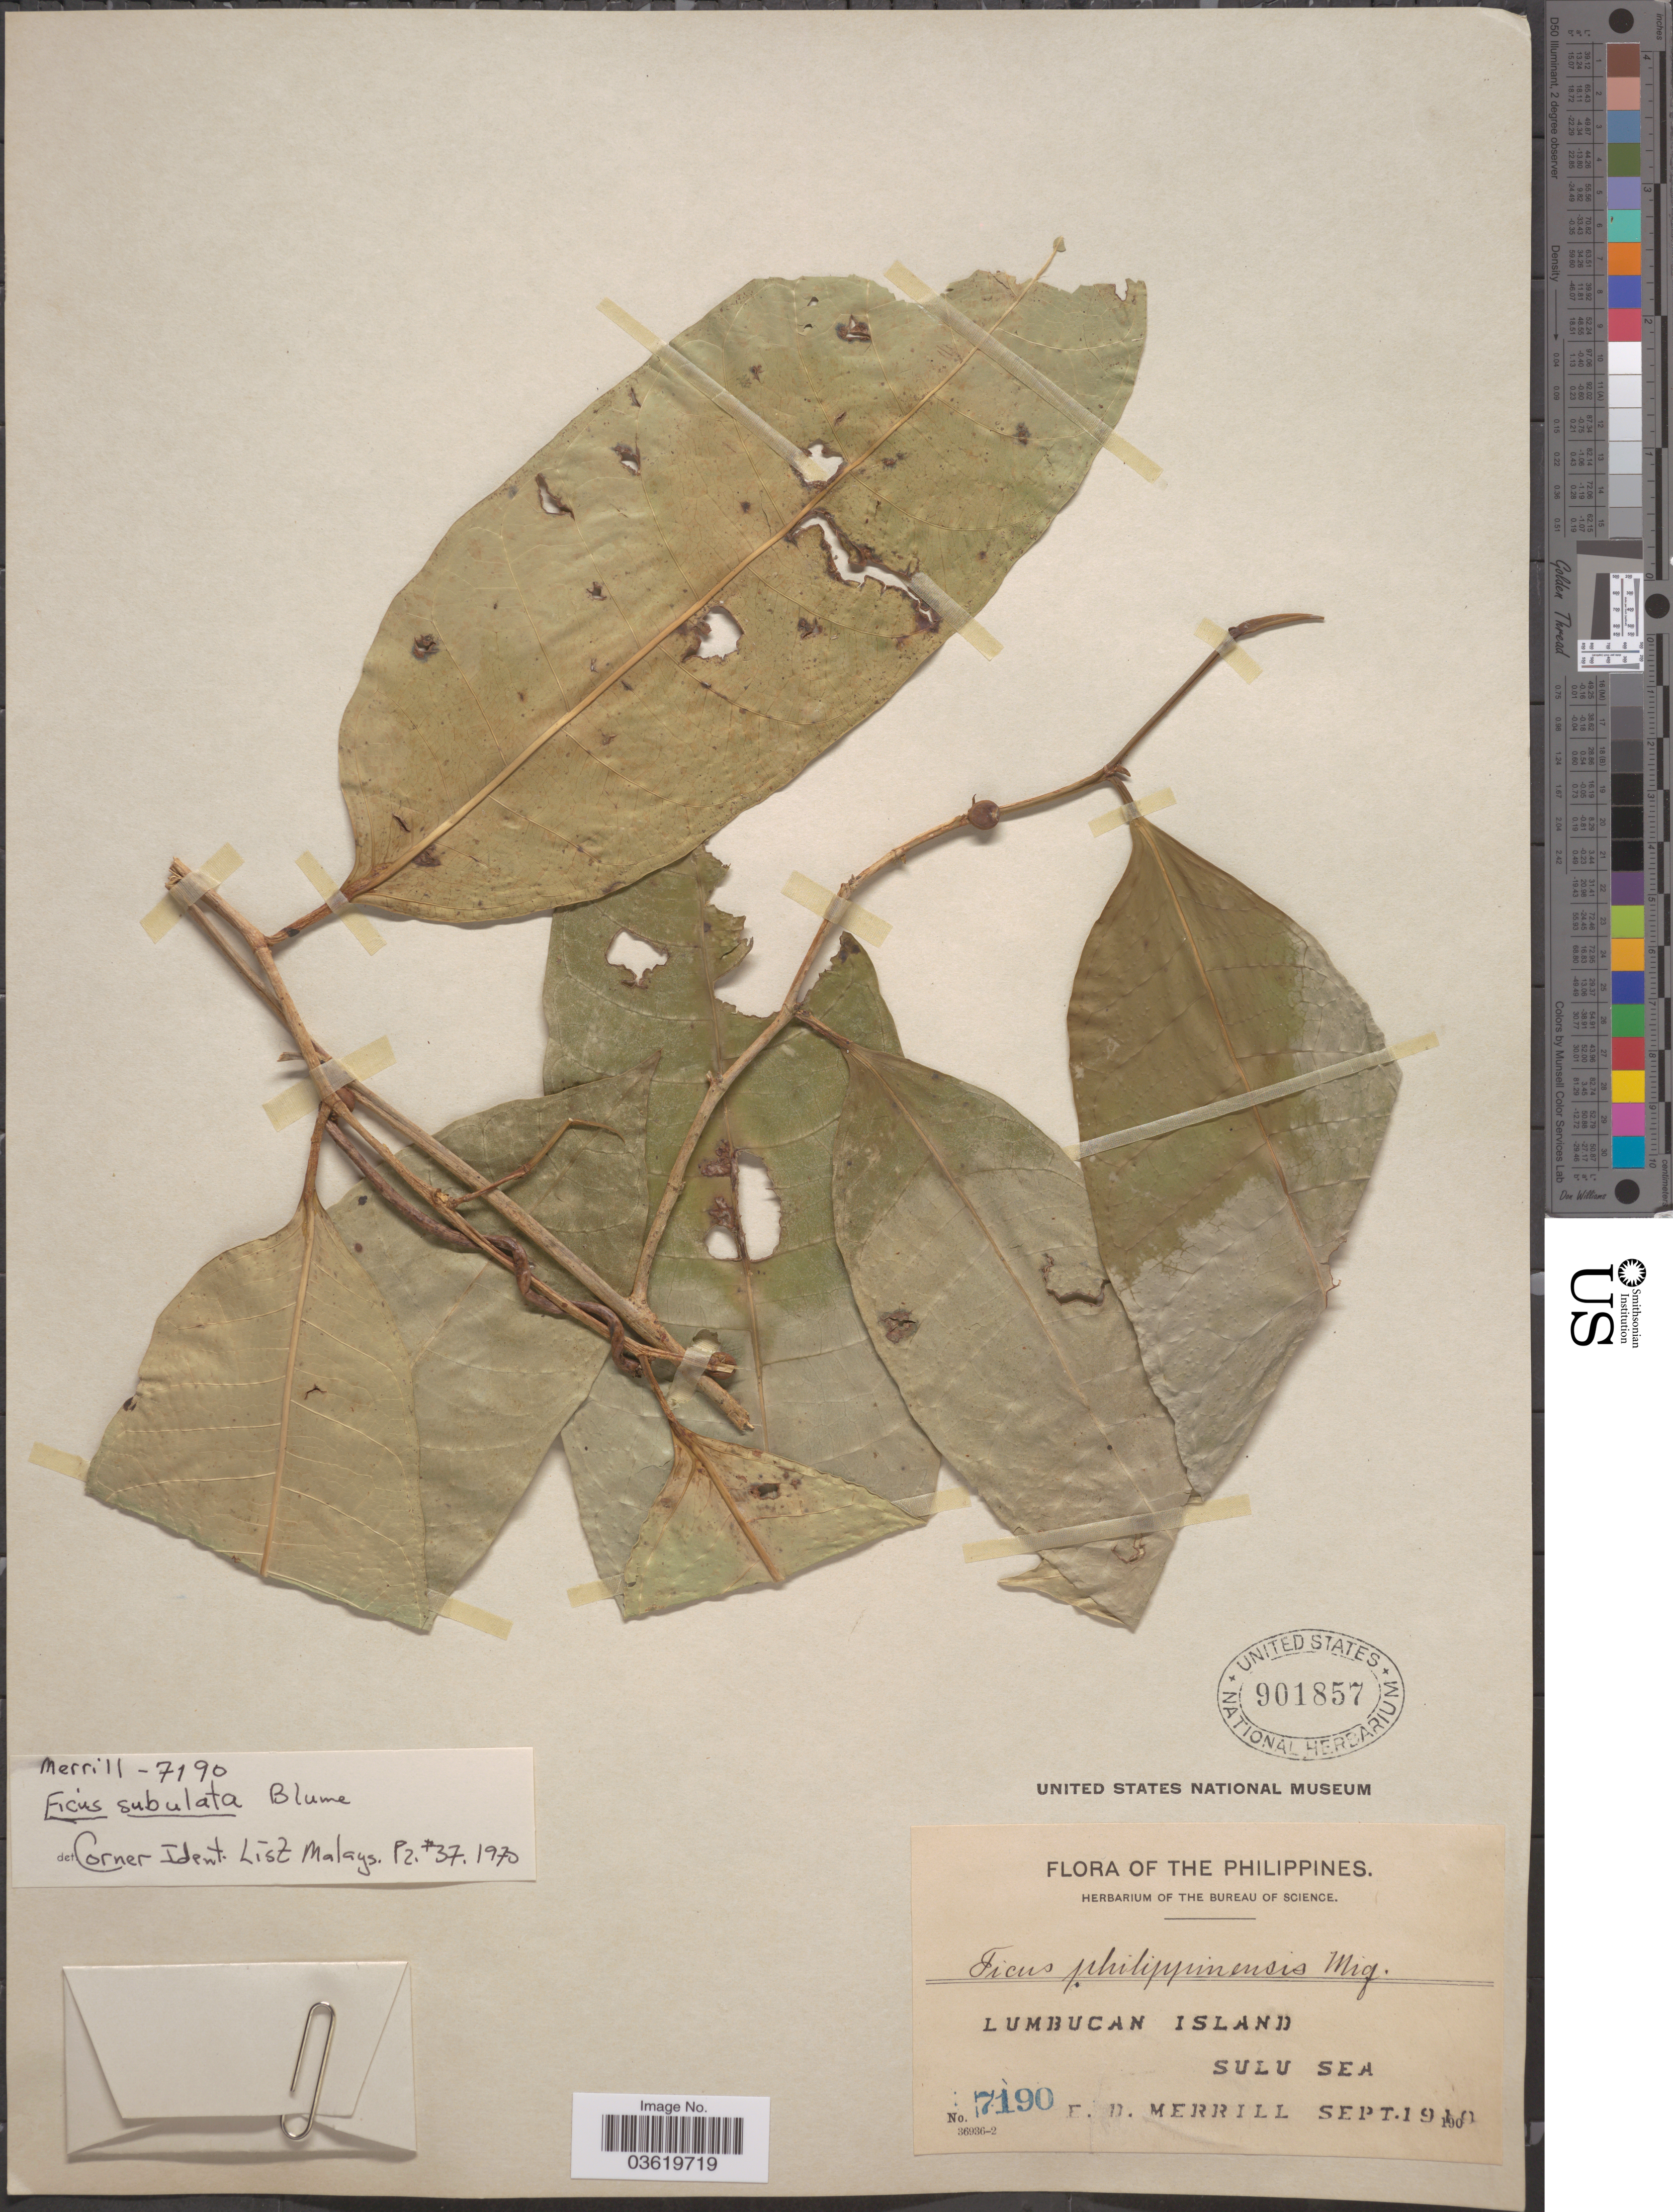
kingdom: Plantae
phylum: Tracheophyta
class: Magnoliopsida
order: Rosales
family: Moraceae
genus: Ficus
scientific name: Ficus subulata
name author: Blume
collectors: E. D. Merrill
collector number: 7190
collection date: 1910-09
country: Philippines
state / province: Muslim Mindanao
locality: Lumbucan Island. Sulu Sea.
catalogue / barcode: US 901857